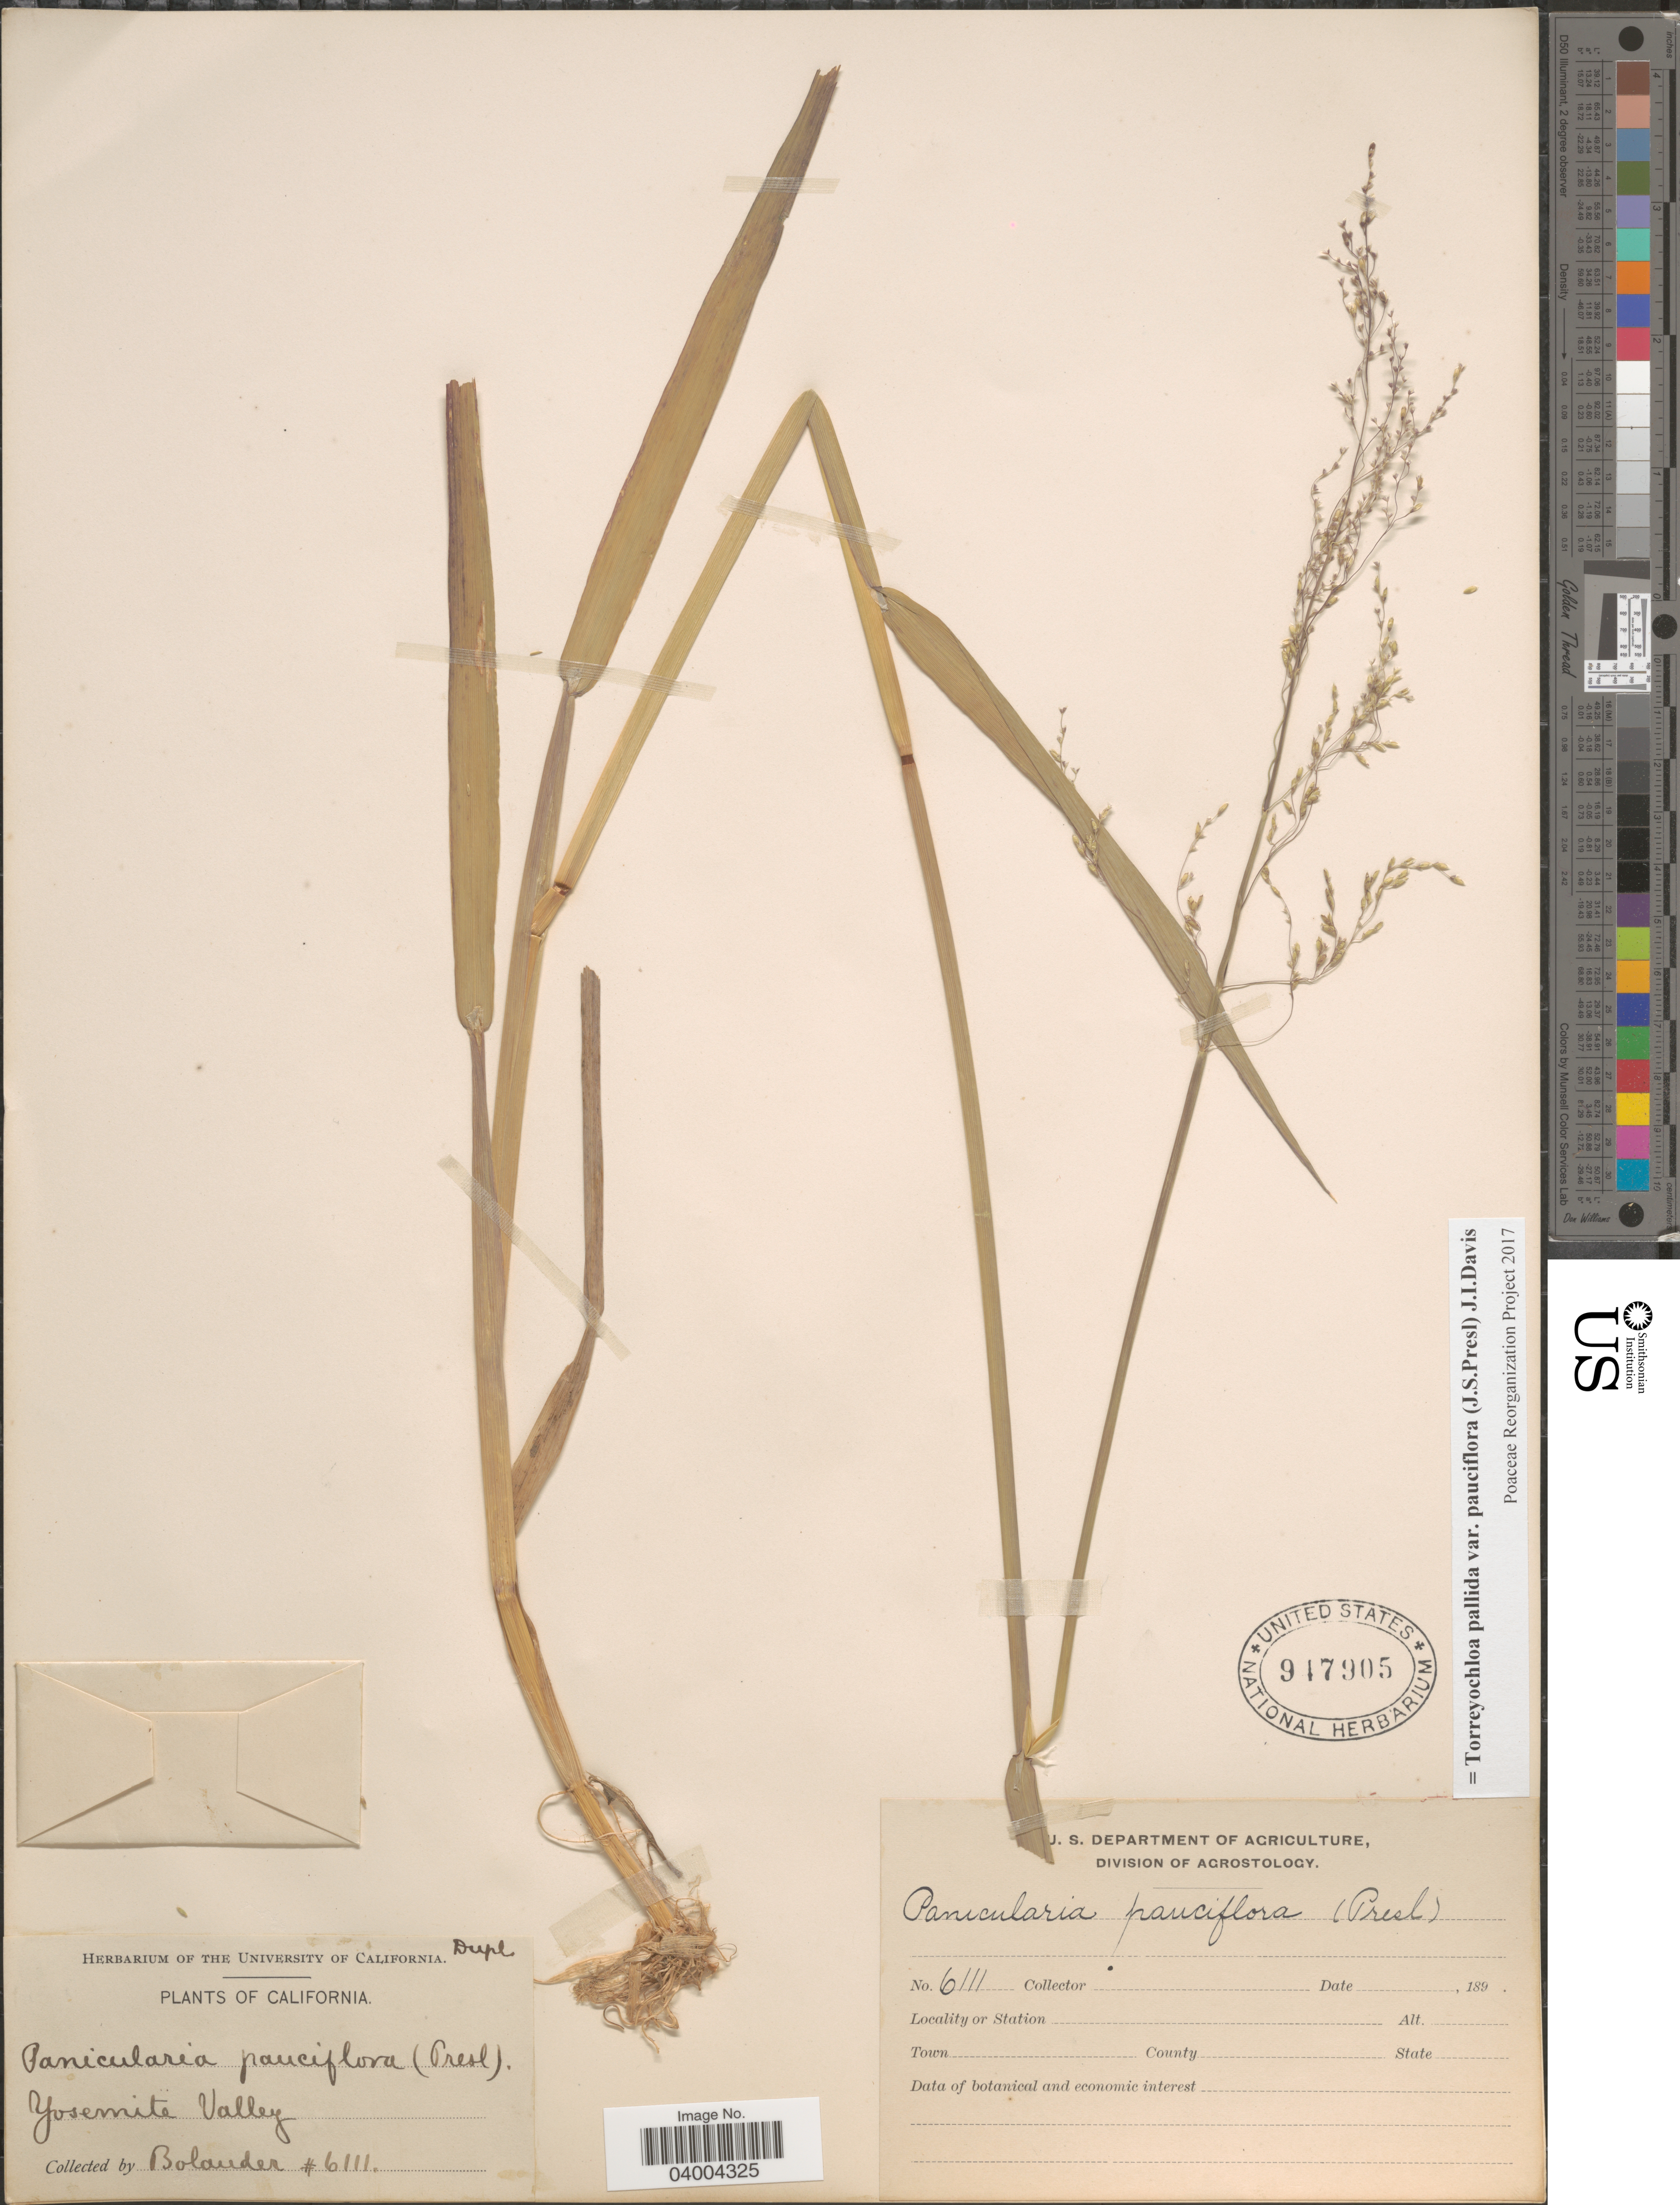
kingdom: Plantae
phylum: Tracheophyta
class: Liliopsida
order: Poales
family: Poaceae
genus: Torreyochloa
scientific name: Torreyochloa pallida var. pauciflora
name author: (J. Presl) J.I. Davis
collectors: H. Bolander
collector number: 6111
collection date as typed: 189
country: United States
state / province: California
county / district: Mariposa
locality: Yosemite Valley.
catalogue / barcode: US 947905